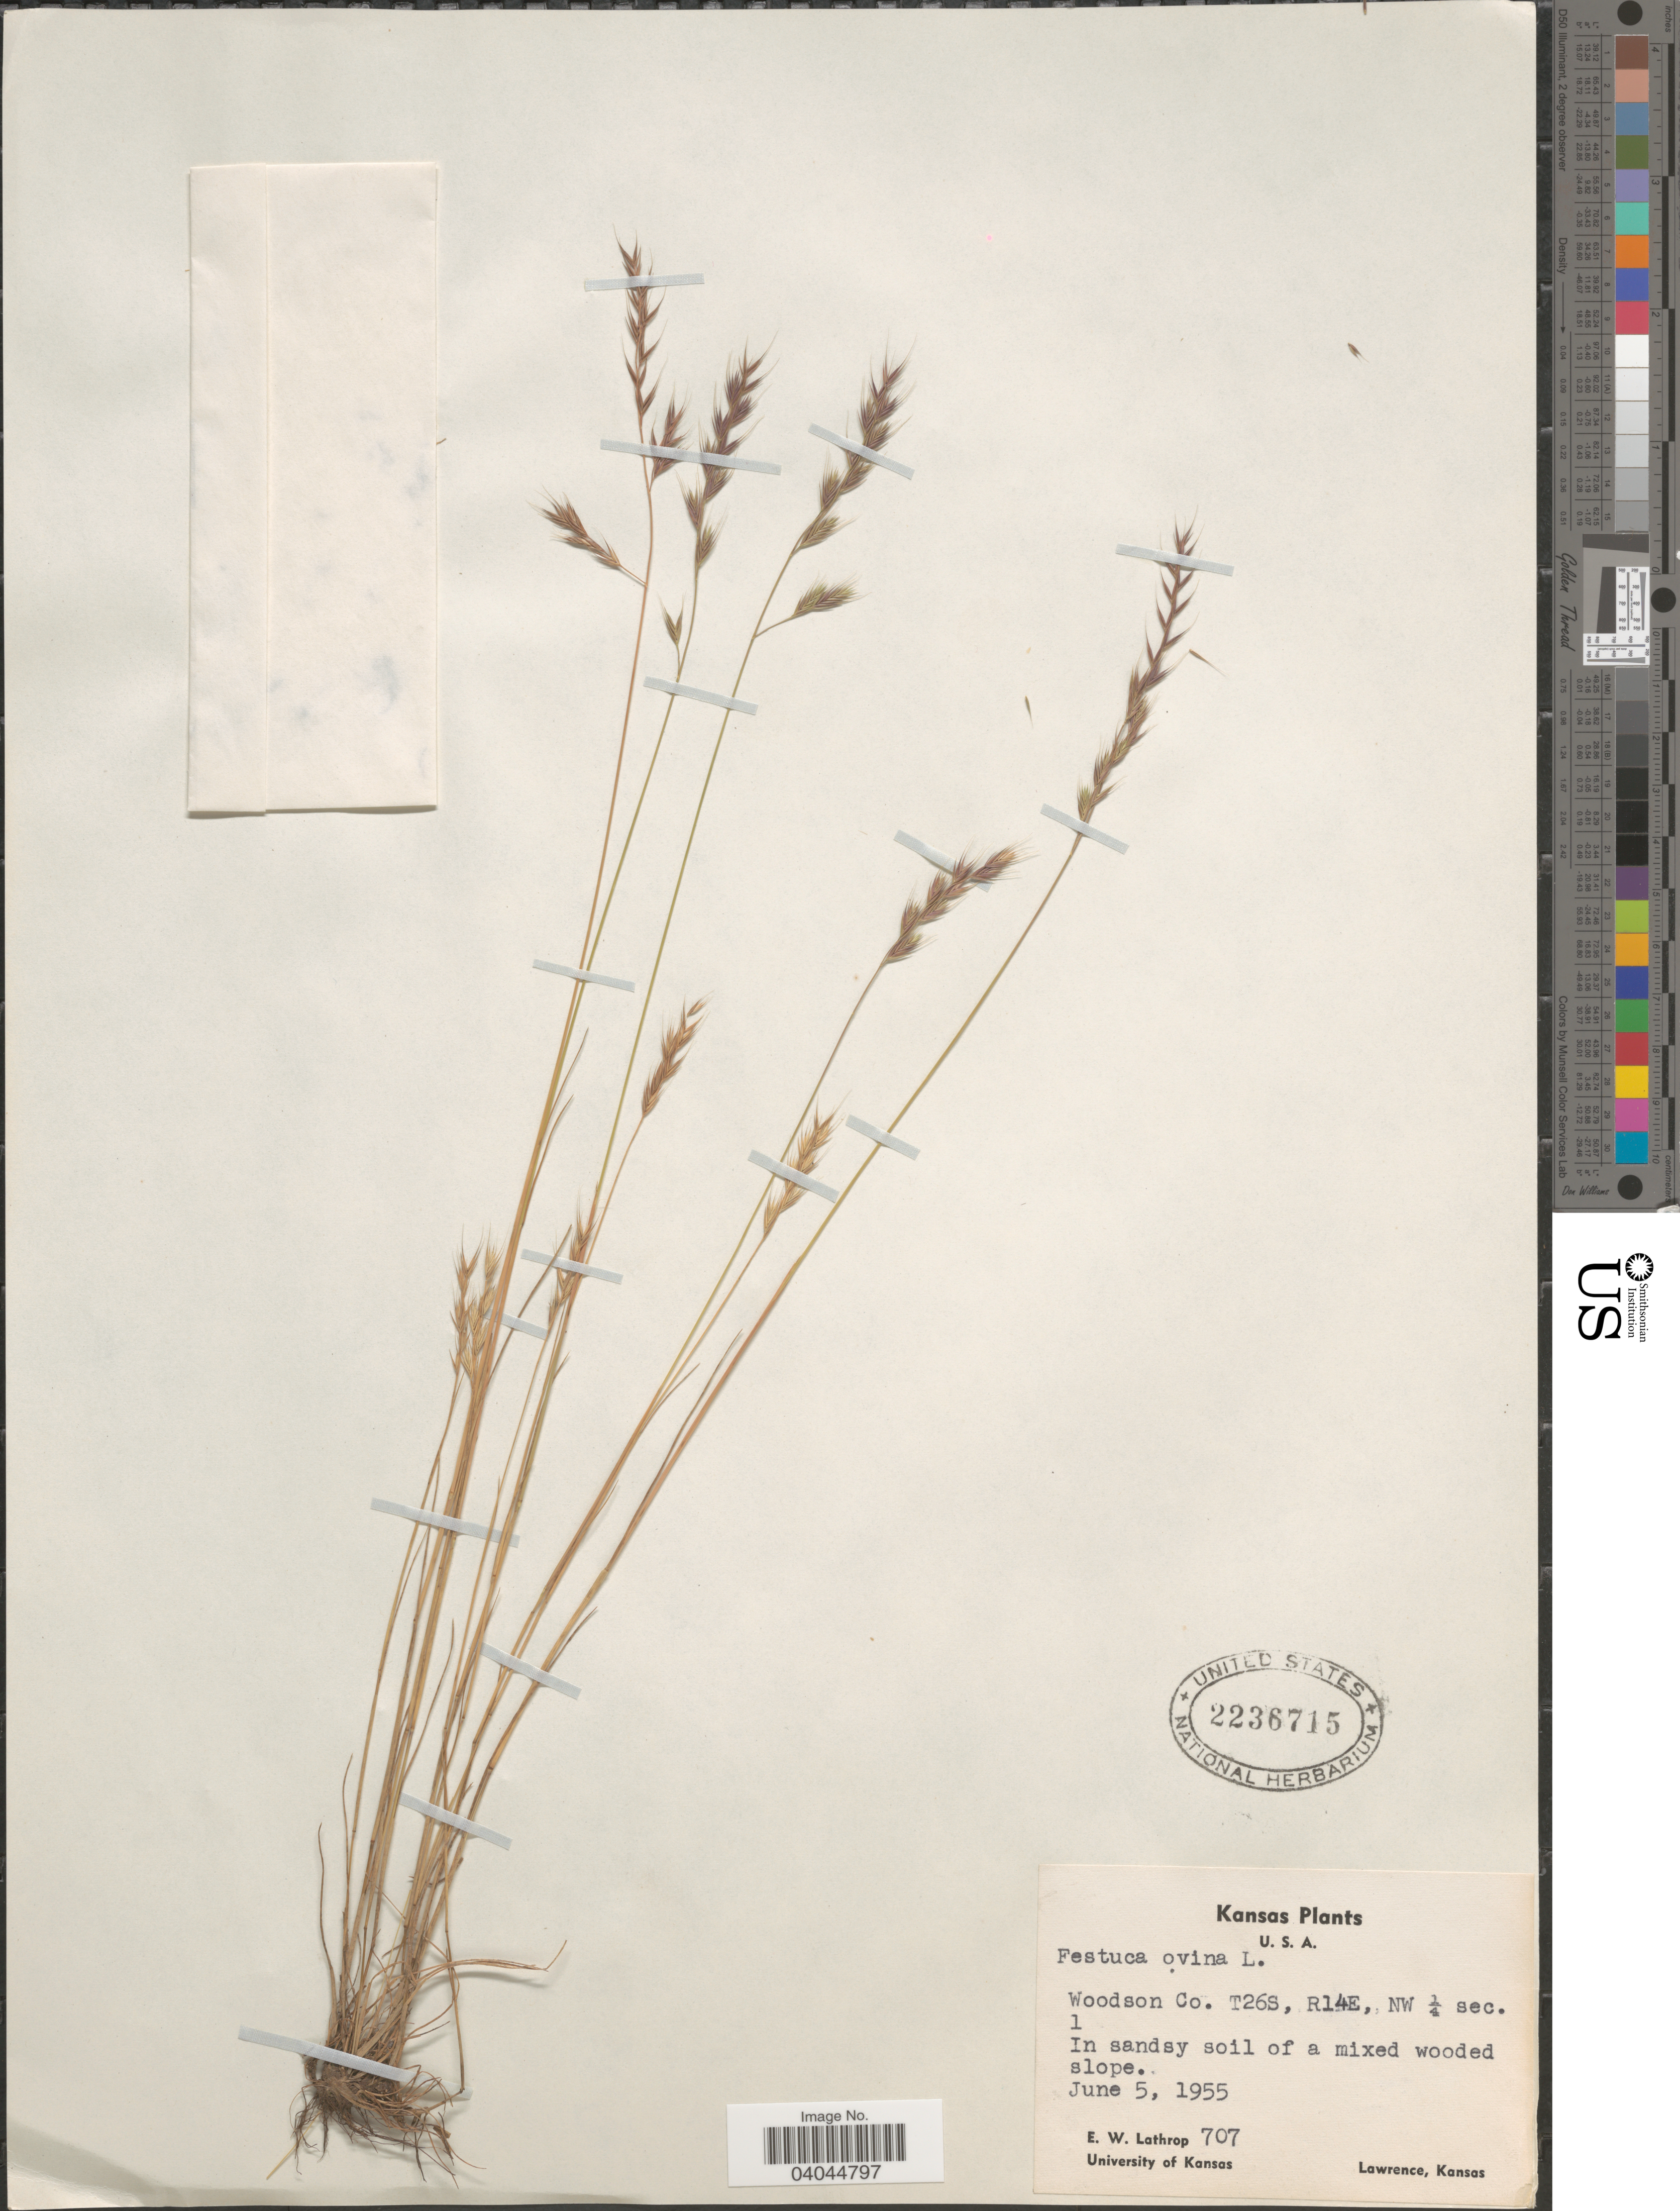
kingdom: Plantae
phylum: Tracheophyta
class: Liliopsida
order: Poales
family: Poaceae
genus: Festuca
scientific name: Festuca ovina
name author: L.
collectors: E. W. Lathrop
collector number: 707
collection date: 1955-06-05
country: United States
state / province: Kansas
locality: Woodson Co. T26S, R14E, NW ¼ sec. 1. Lawrence.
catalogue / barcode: US 2236715